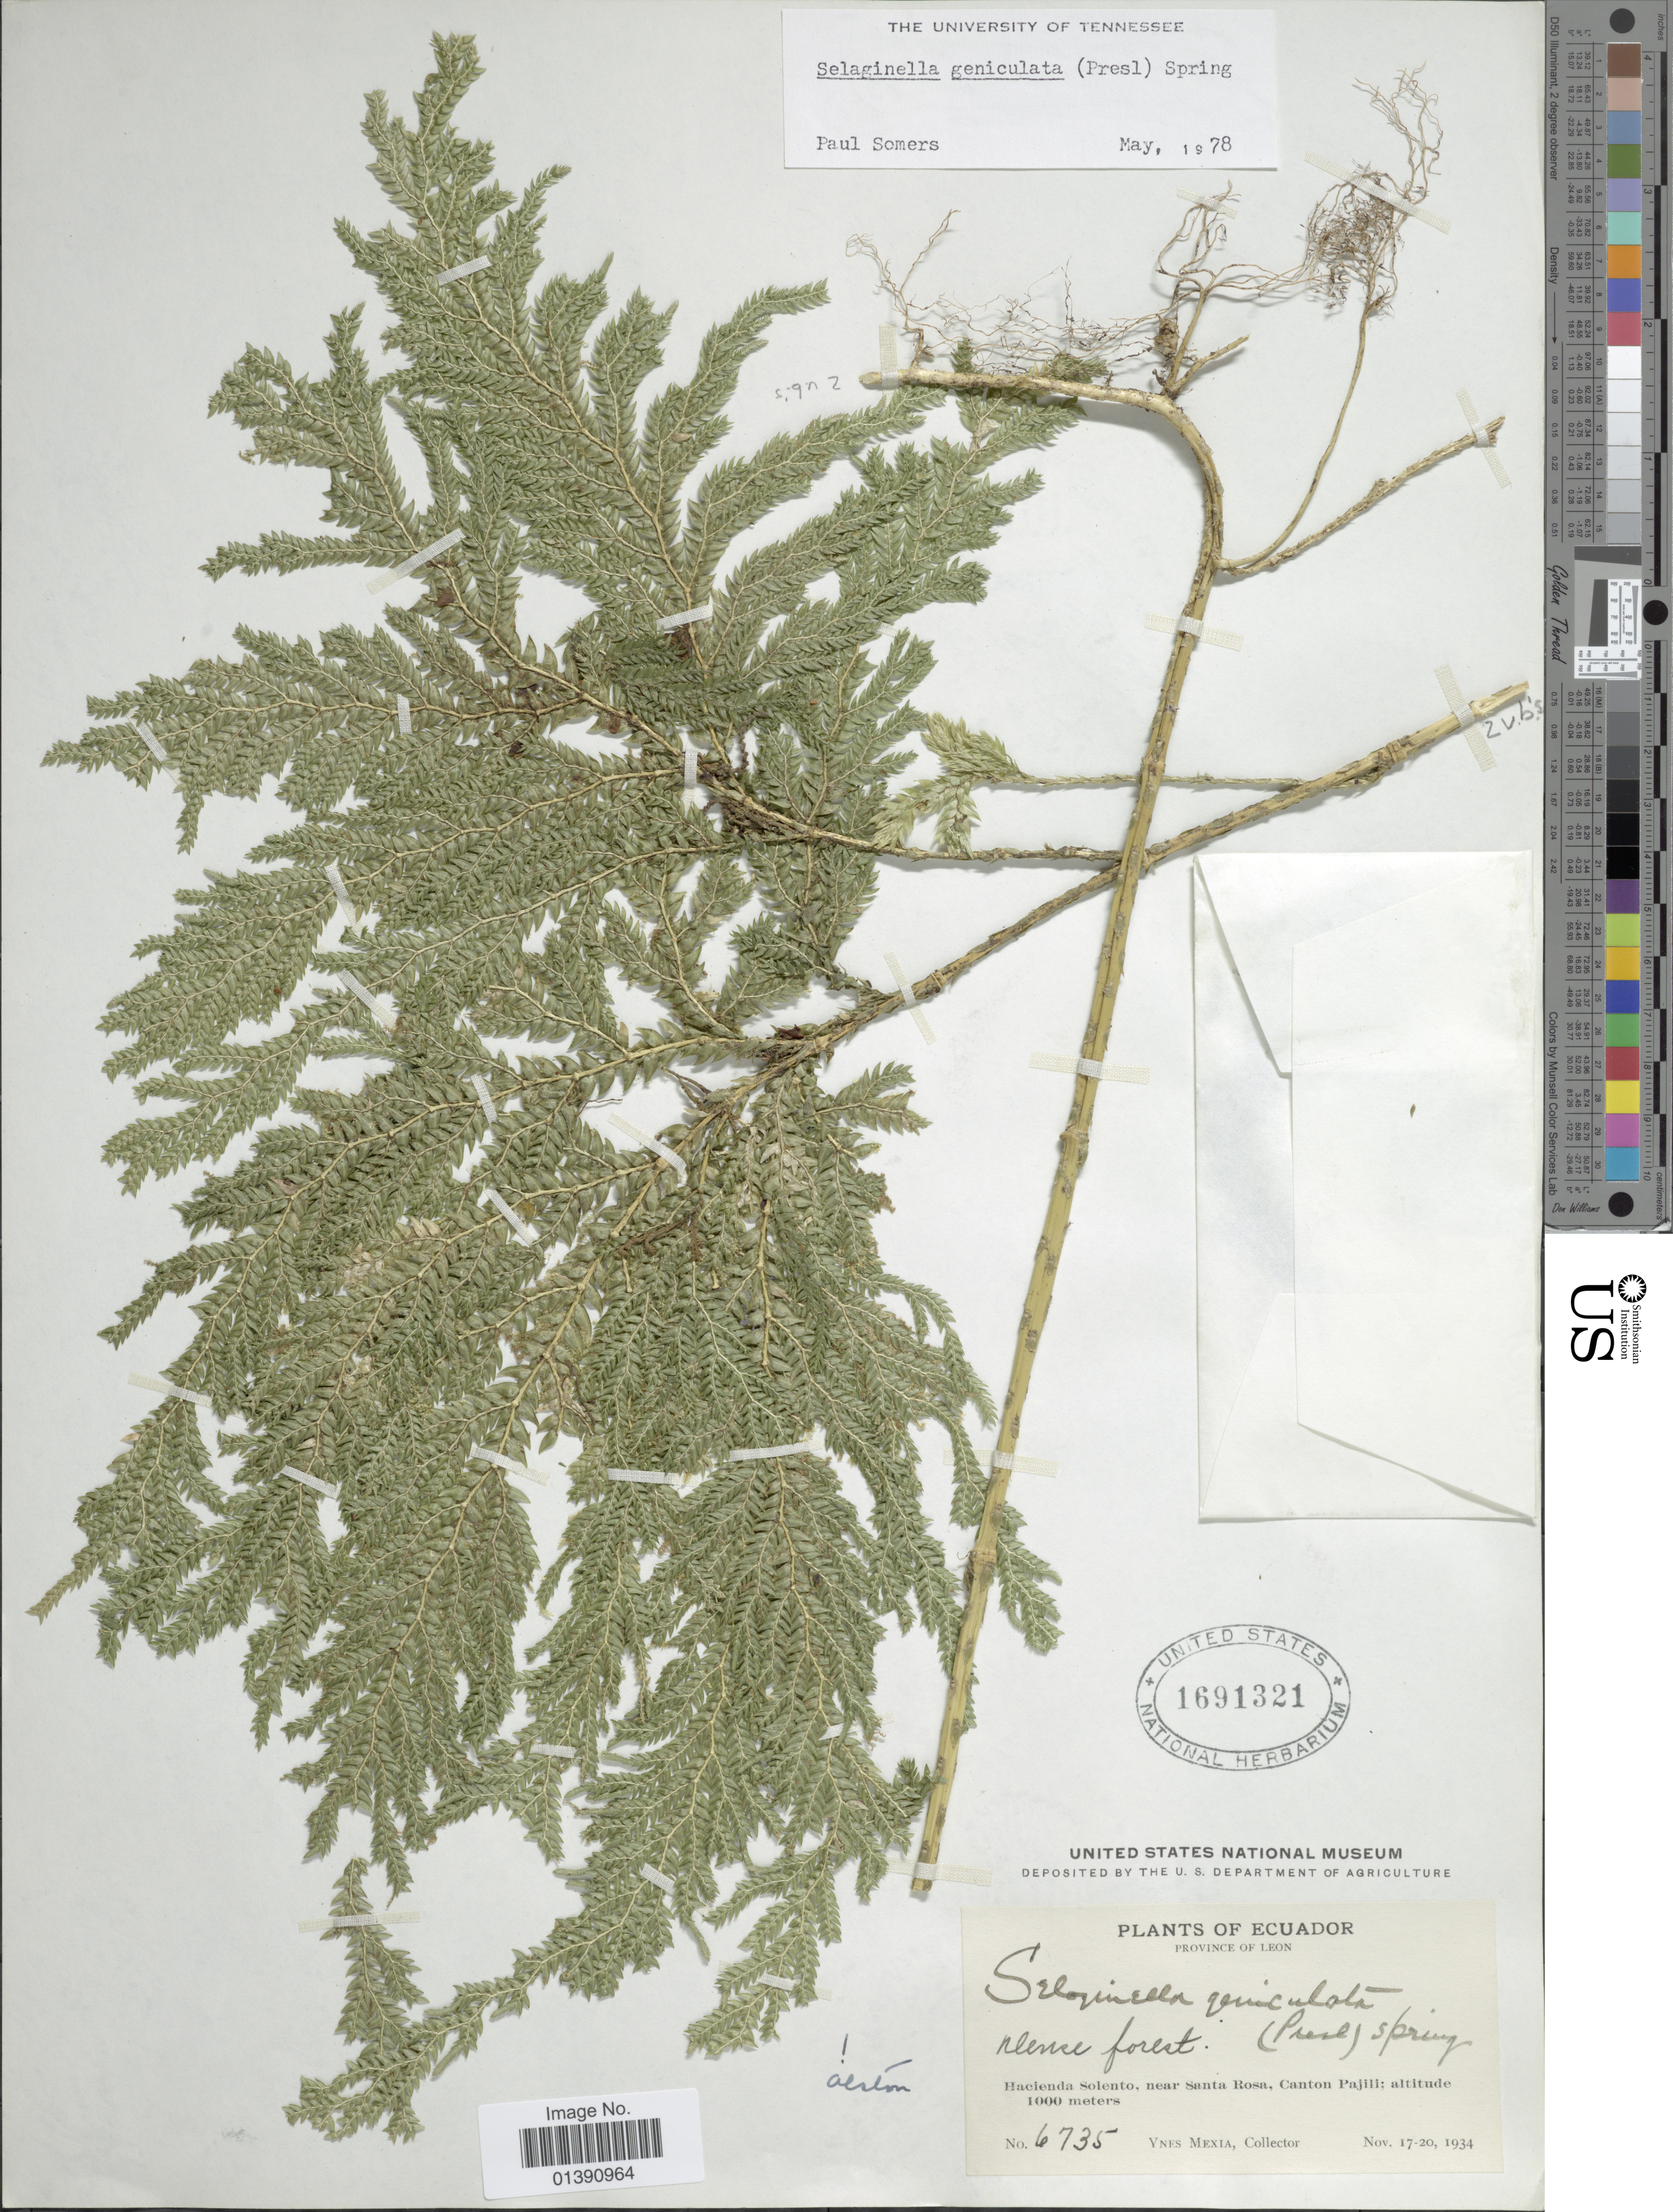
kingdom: Plantae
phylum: Tracheophyta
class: Lycopodiopsida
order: Selaginellales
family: Selaginellaceae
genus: Selaginella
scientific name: Selaginella geniculata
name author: (C. Presl) Spring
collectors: Y. Mexia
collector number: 6735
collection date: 1934-11-17/1934-11-20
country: Ecuador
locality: Province of Leon, Hacienda Solento, near Santa Rosa, canton Pajili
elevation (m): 1000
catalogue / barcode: US 1691321